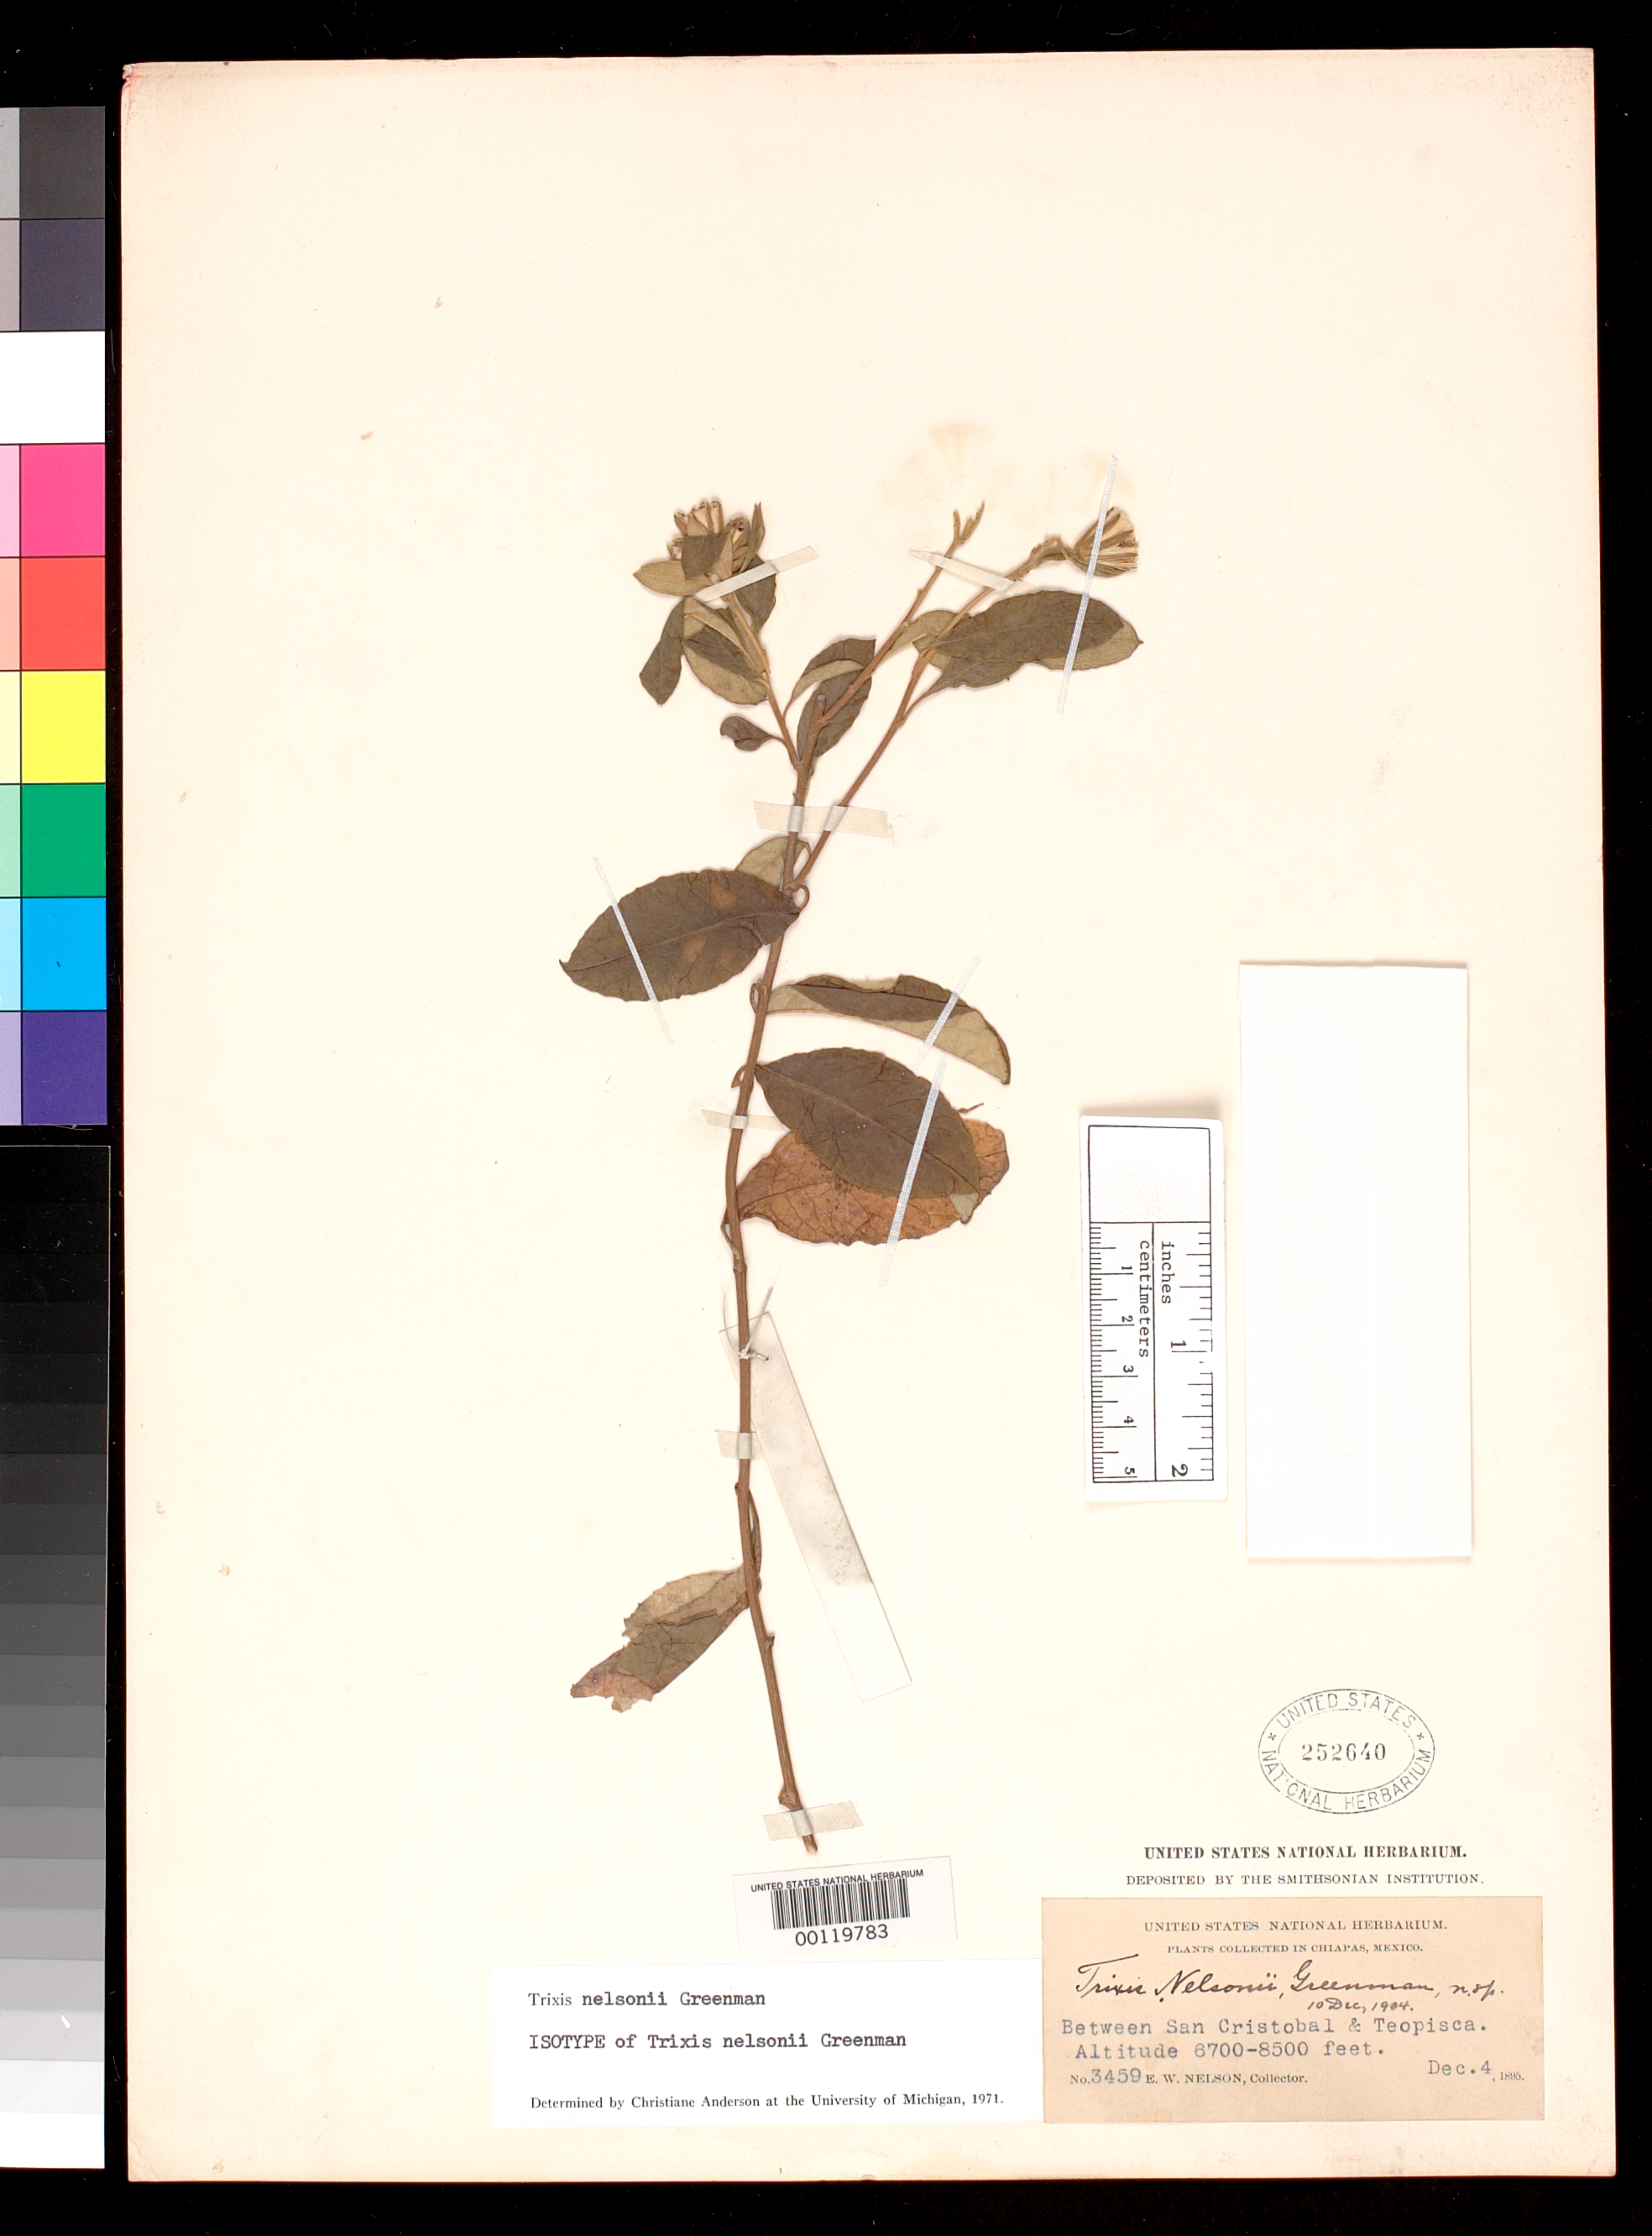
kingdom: Plantae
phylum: Tracheophyta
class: Magnoliopsida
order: Asterales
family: Asteraceae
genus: Trixis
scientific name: Trixis nelsonii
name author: Greenm.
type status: Isotype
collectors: E. W. Nelson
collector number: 3459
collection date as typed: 04 Dec 1895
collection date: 1895-12-04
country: Mexico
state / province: Chiapas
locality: Between San Cristobal and Teopisca.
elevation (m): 2040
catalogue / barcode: US 252640